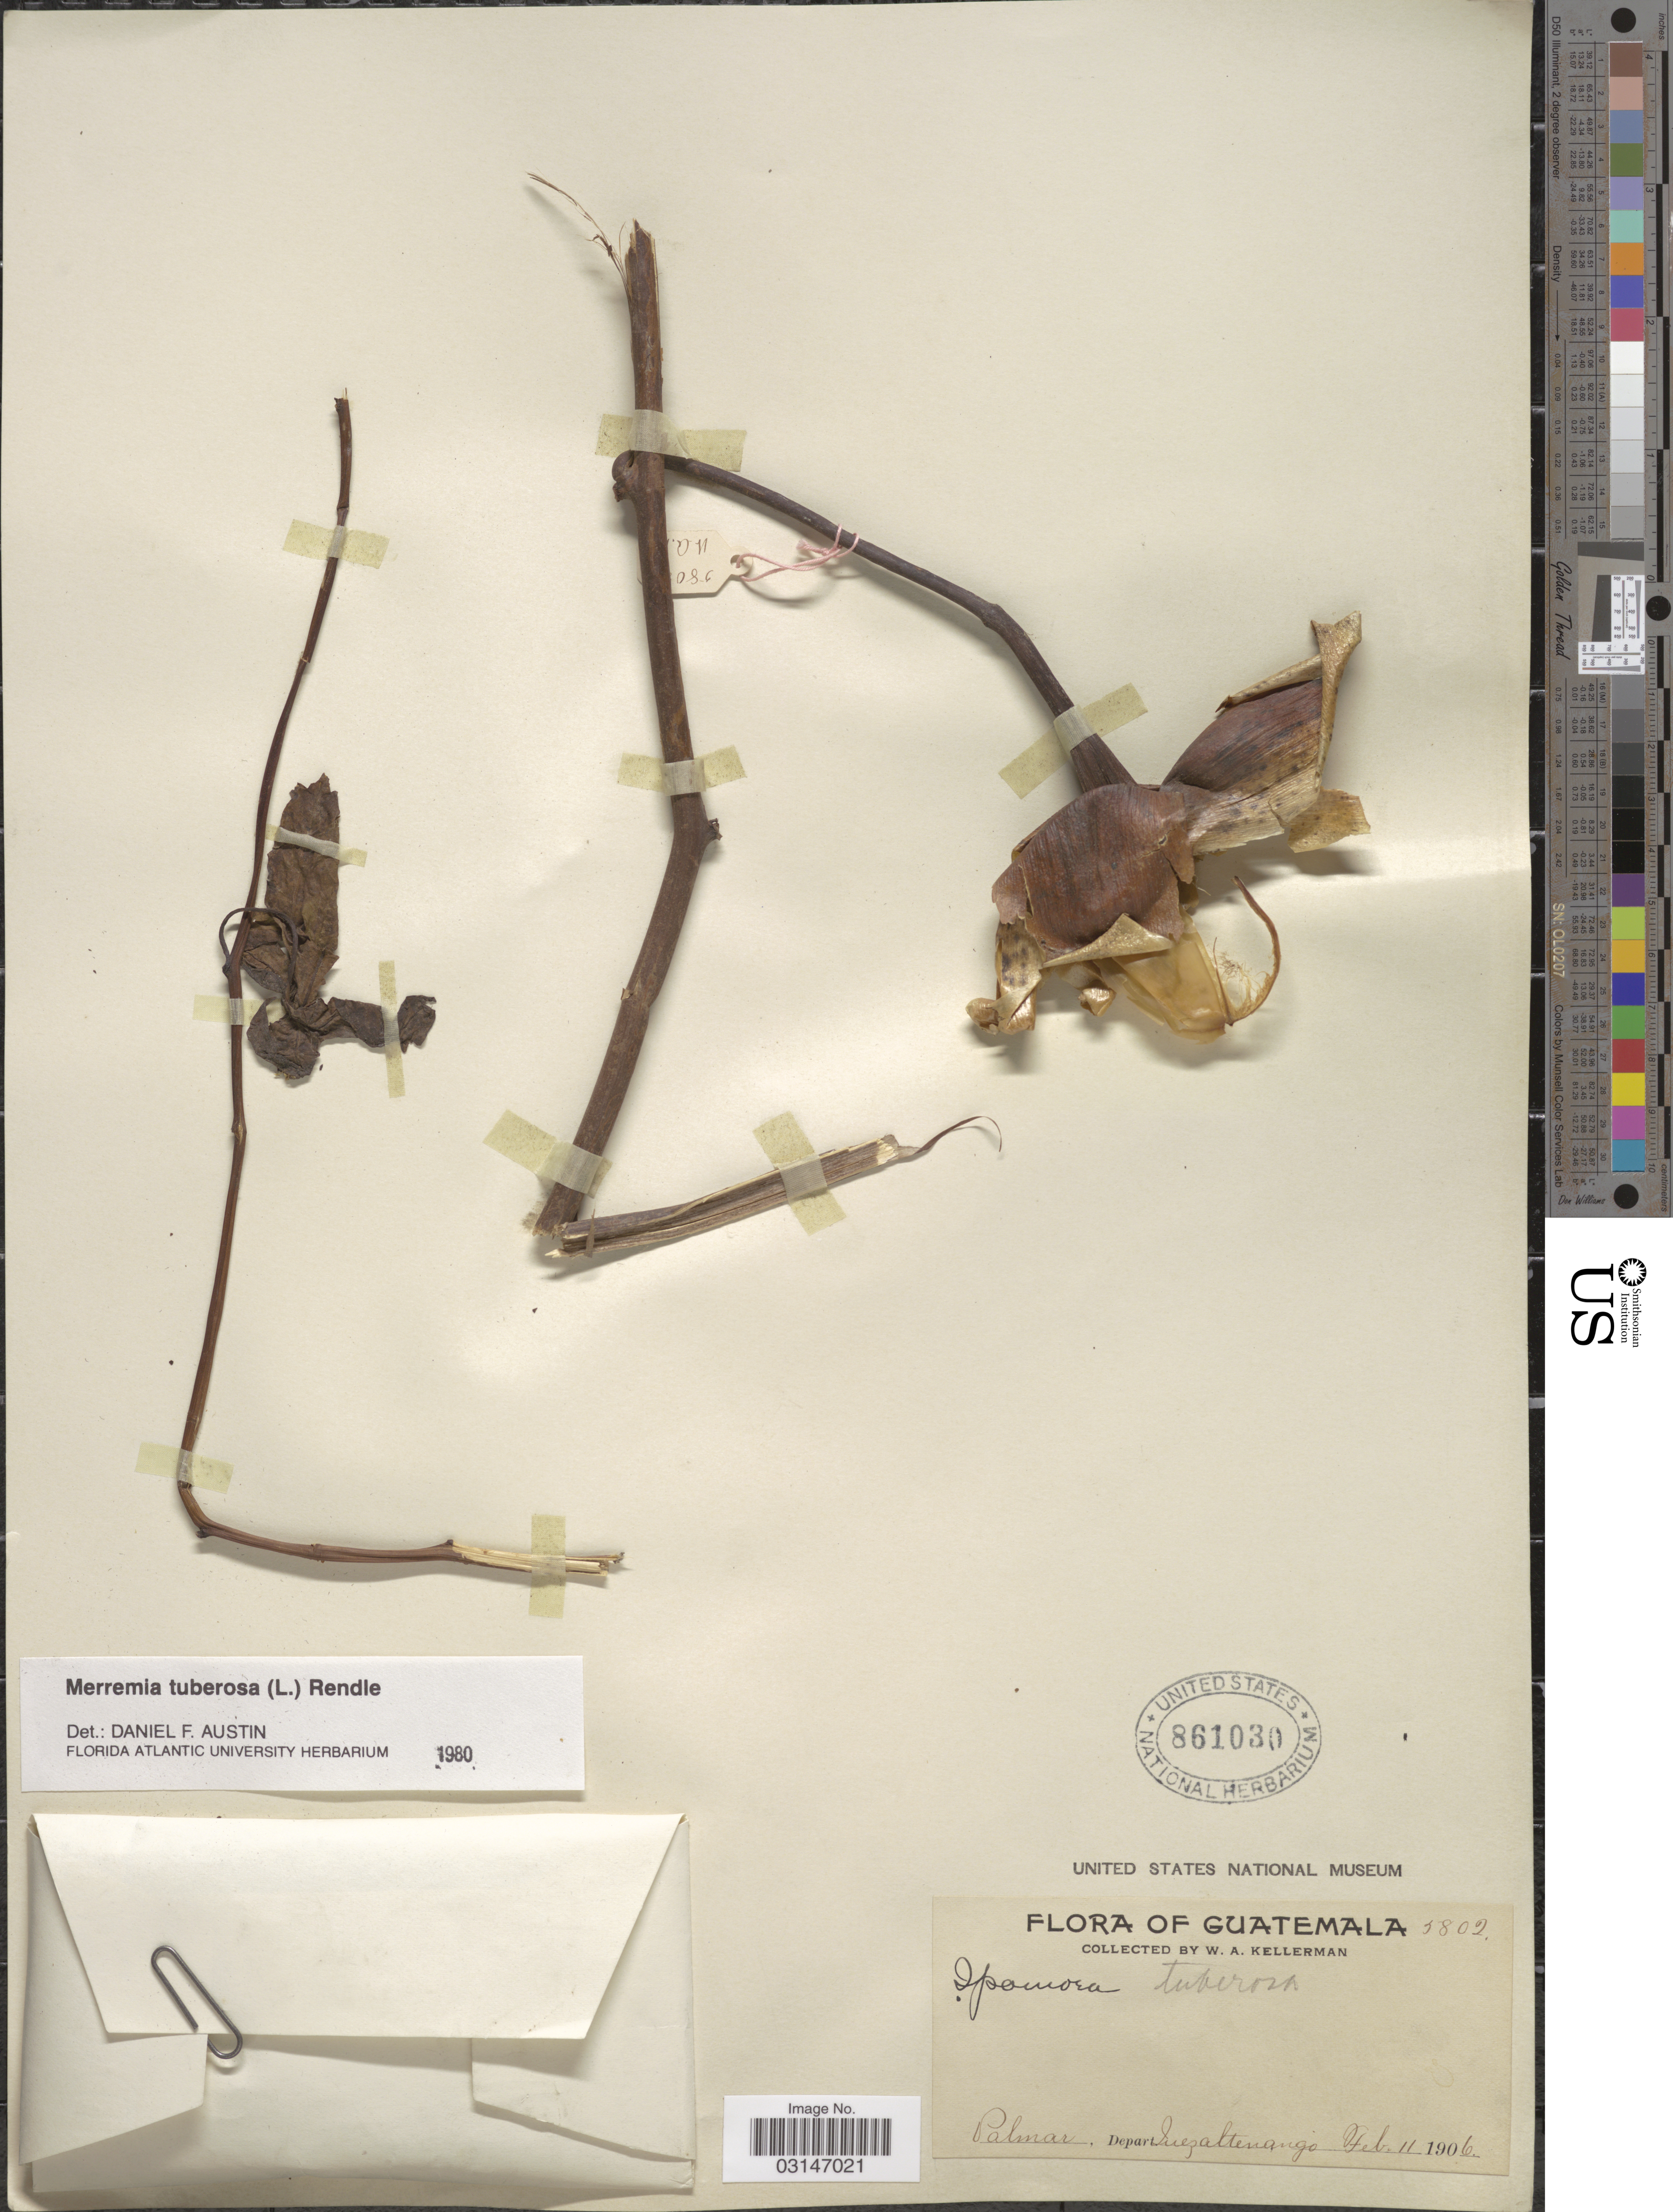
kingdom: Plantae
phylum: Tracheophyta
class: Magnoliopsida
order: Solanales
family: Convolvulaceae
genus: Distimake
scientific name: Distimake tuberosus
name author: (L.) A. R. Simões & Staples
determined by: Strong, Mark T., (BOT), Smithsonian Institution - National Museum of Natural History (UNITED STATES)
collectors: W. Kellerman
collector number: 5802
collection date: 1906-02-11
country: Guatemala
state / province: Quetzaltenango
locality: Palmar, Depart. Quezaltenango.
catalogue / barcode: US 861030